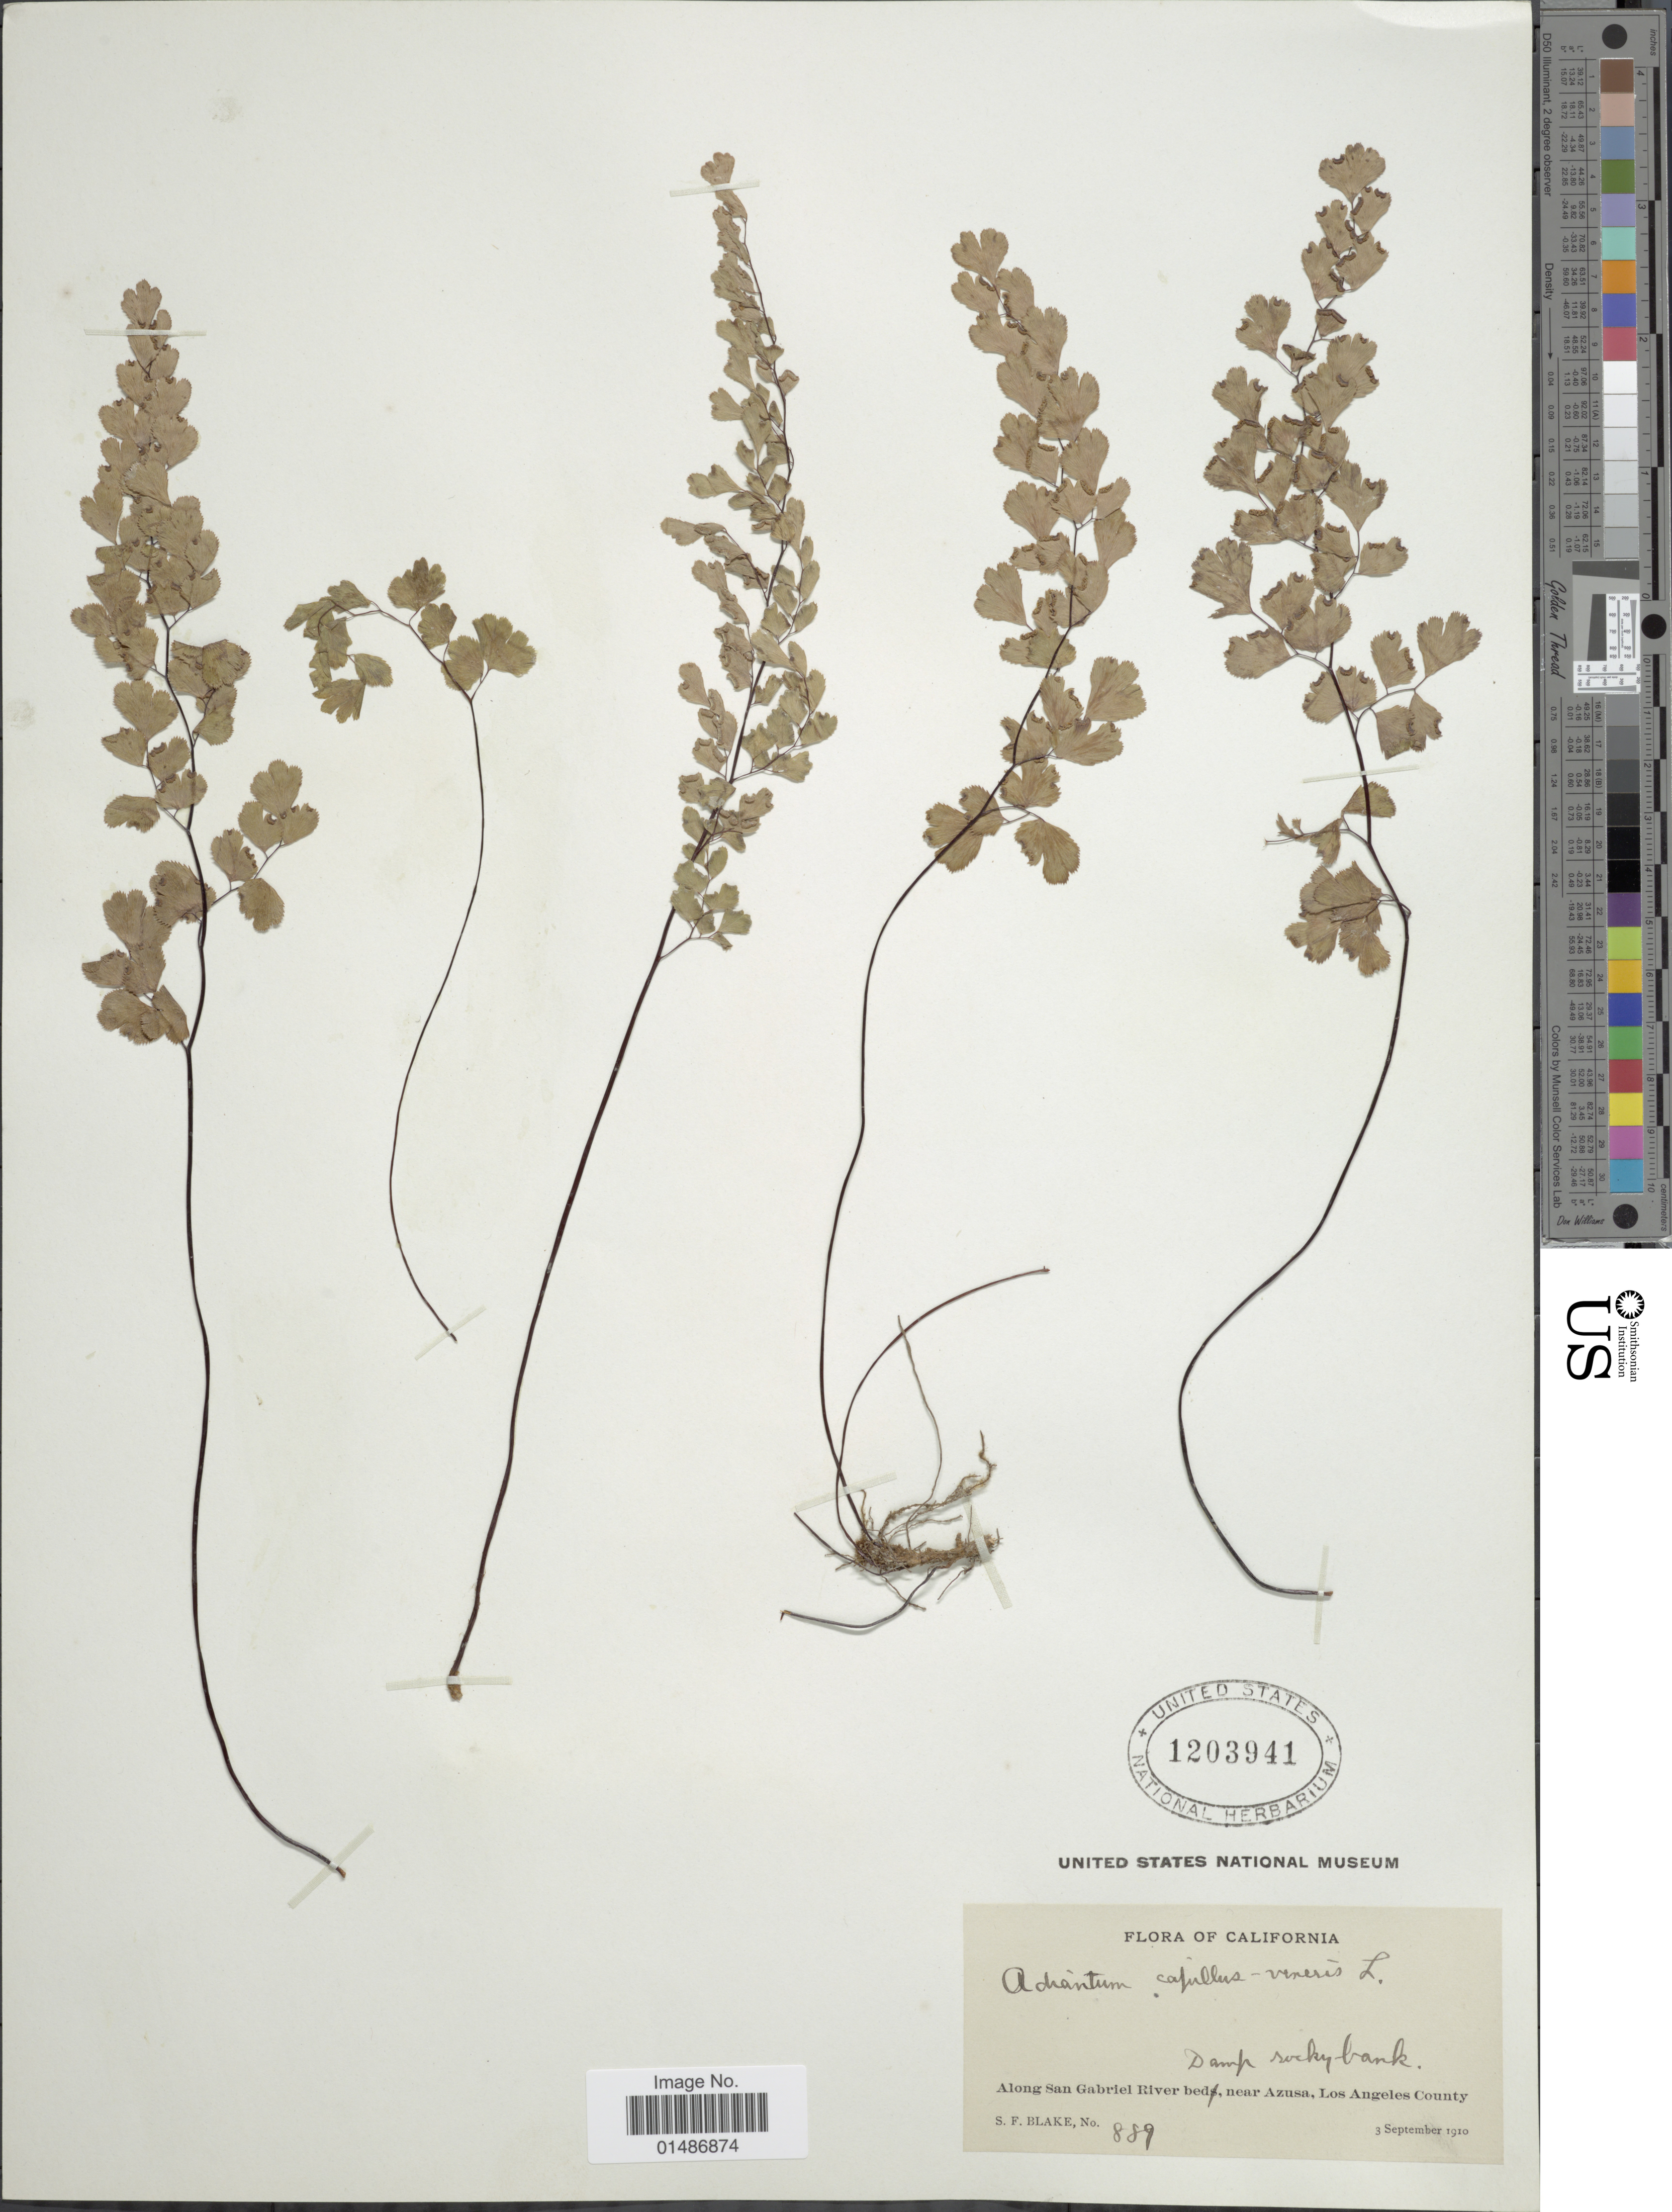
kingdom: Plantae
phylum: Tracheophyta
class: Polypodiopsida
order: Polypodiales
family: Pteridaceae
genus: Adiantum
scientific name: Adiantum capillus-veneris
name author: L.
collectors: S. Blake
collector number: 889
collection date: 1910-09-03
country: United States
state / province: California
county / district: Los Angeles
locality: Along San Gabriel River bed, near Azusa, Los Angeles County.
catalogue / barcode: US 1203941